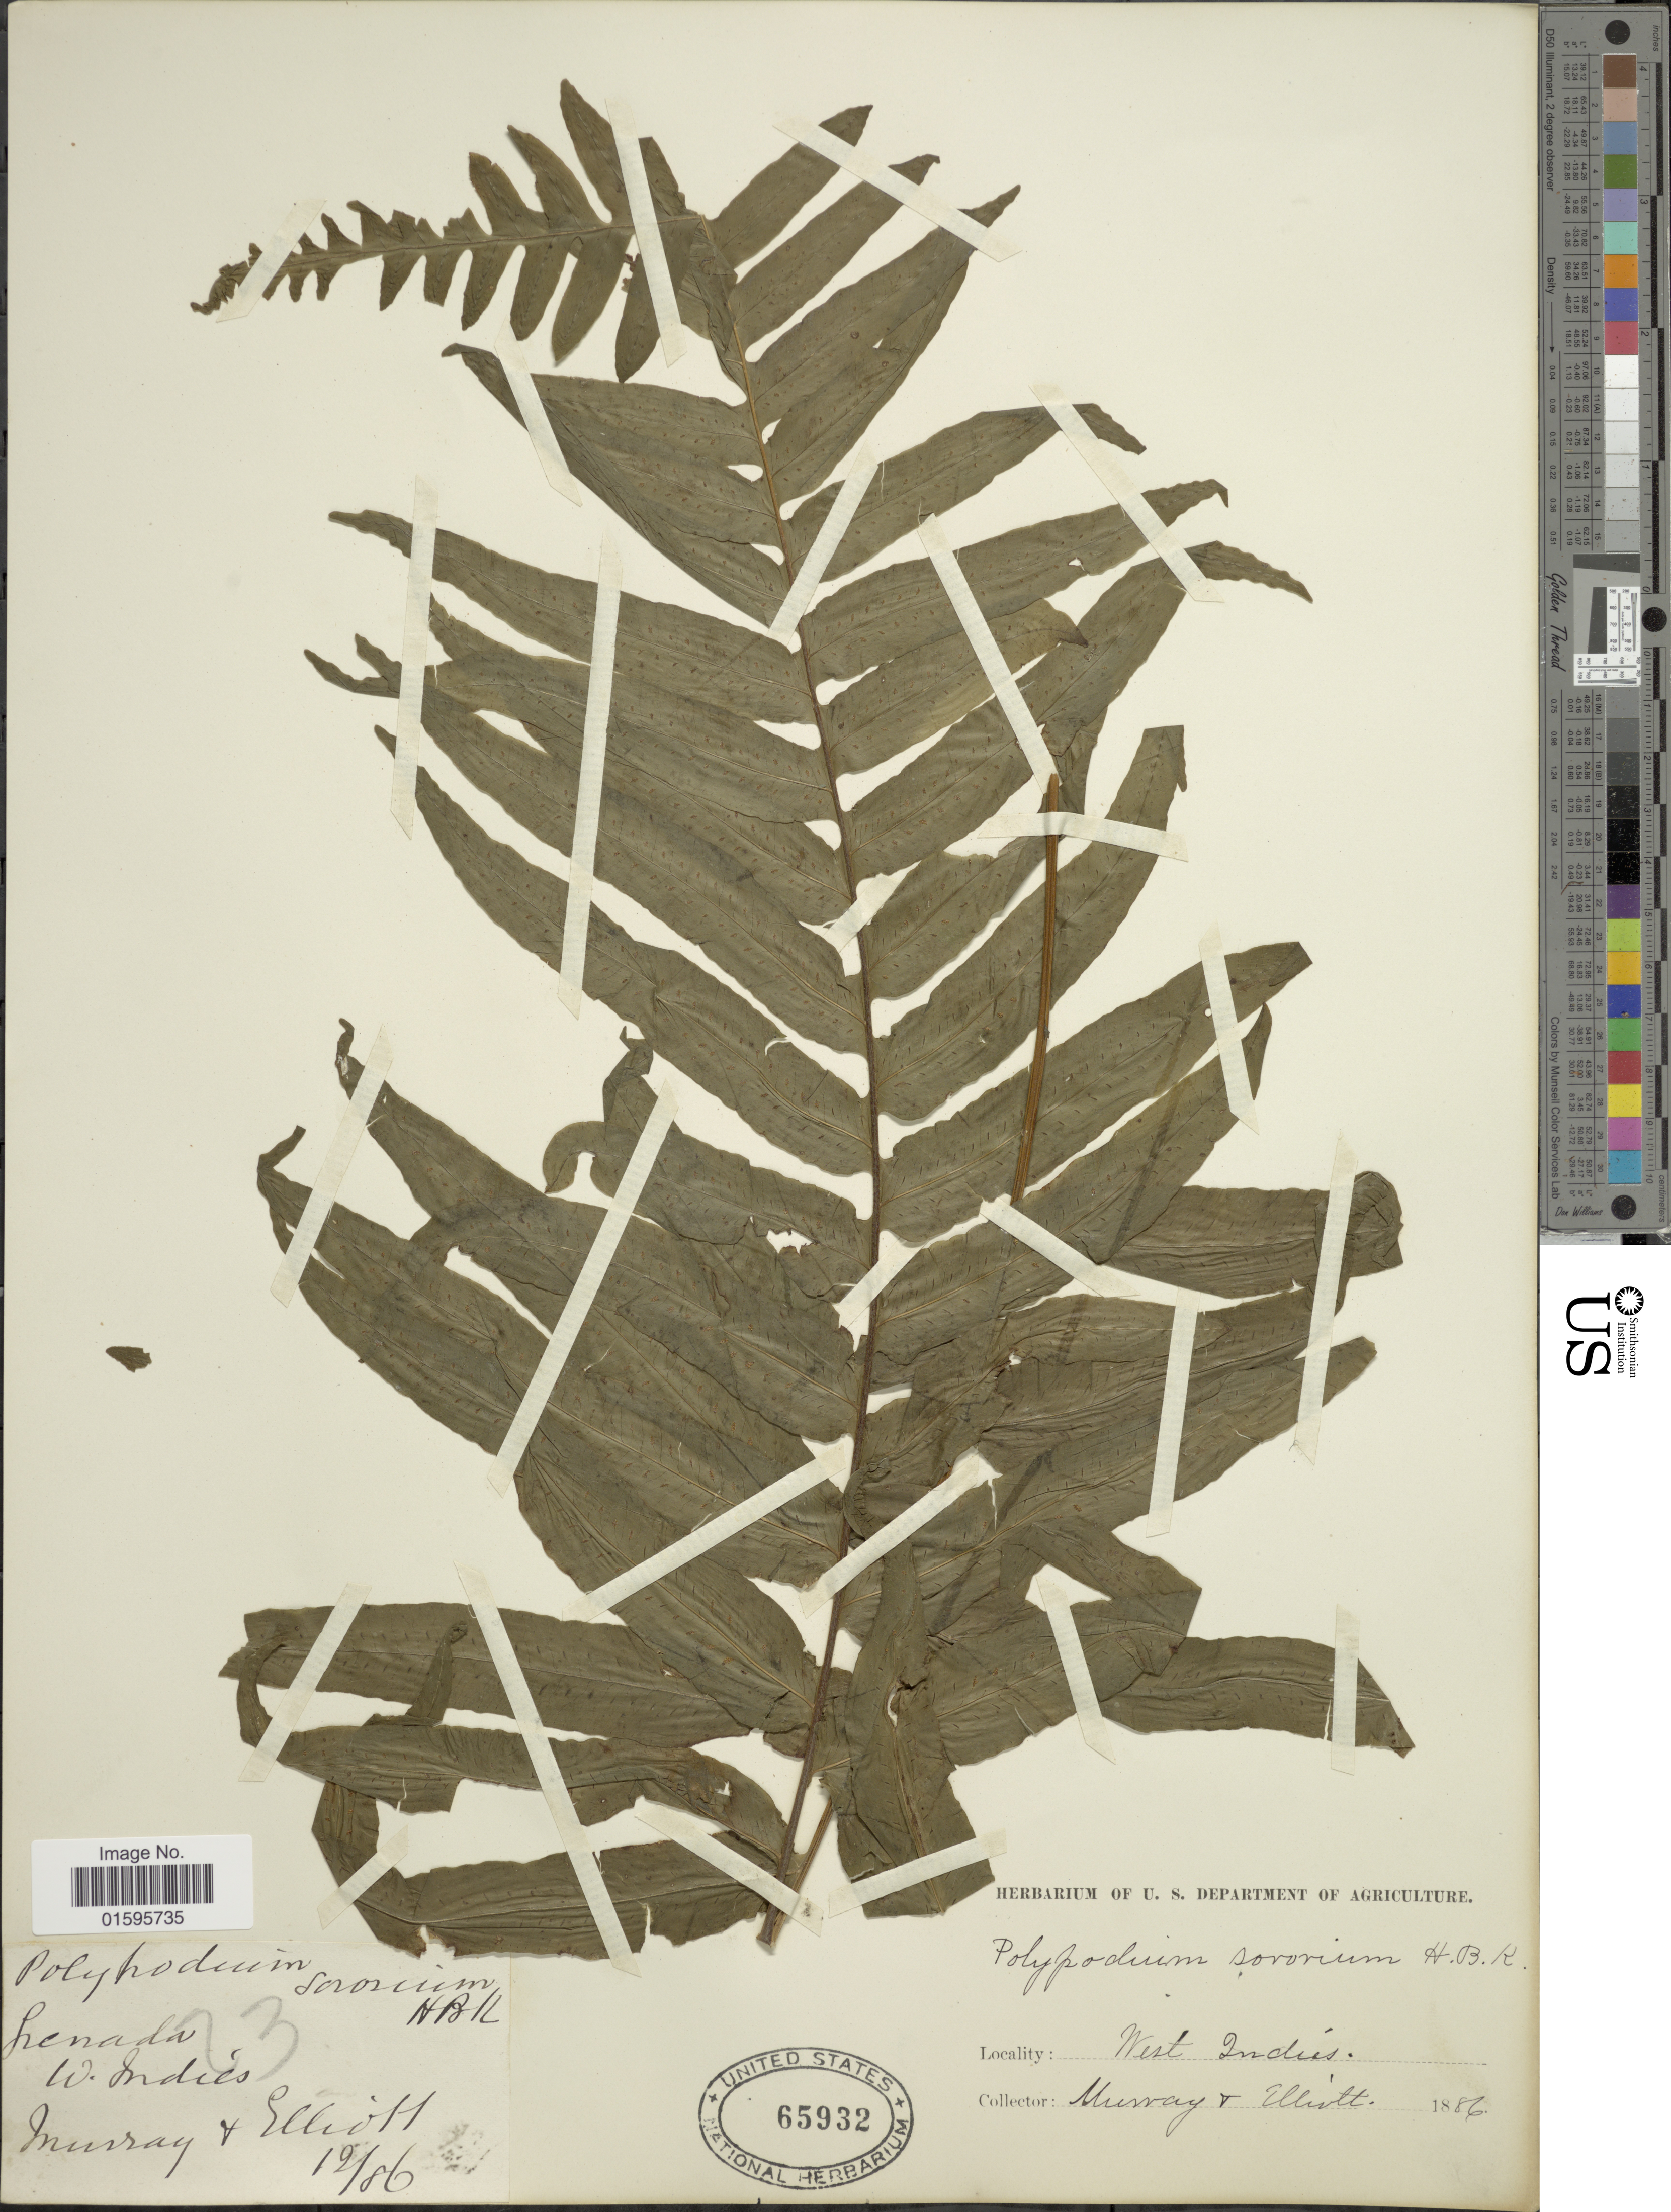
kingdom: Plantae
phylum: Tracheophyta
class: Polypodiopsida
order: Polypodiales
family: Polypodiaceae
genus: Polypodium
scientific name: Polypodium dulce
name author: Poir.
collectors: Murray, -- & Elliott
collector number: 23*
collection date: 1886-12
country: Grenada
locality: West Indies, Grenada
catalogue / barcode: US 65932